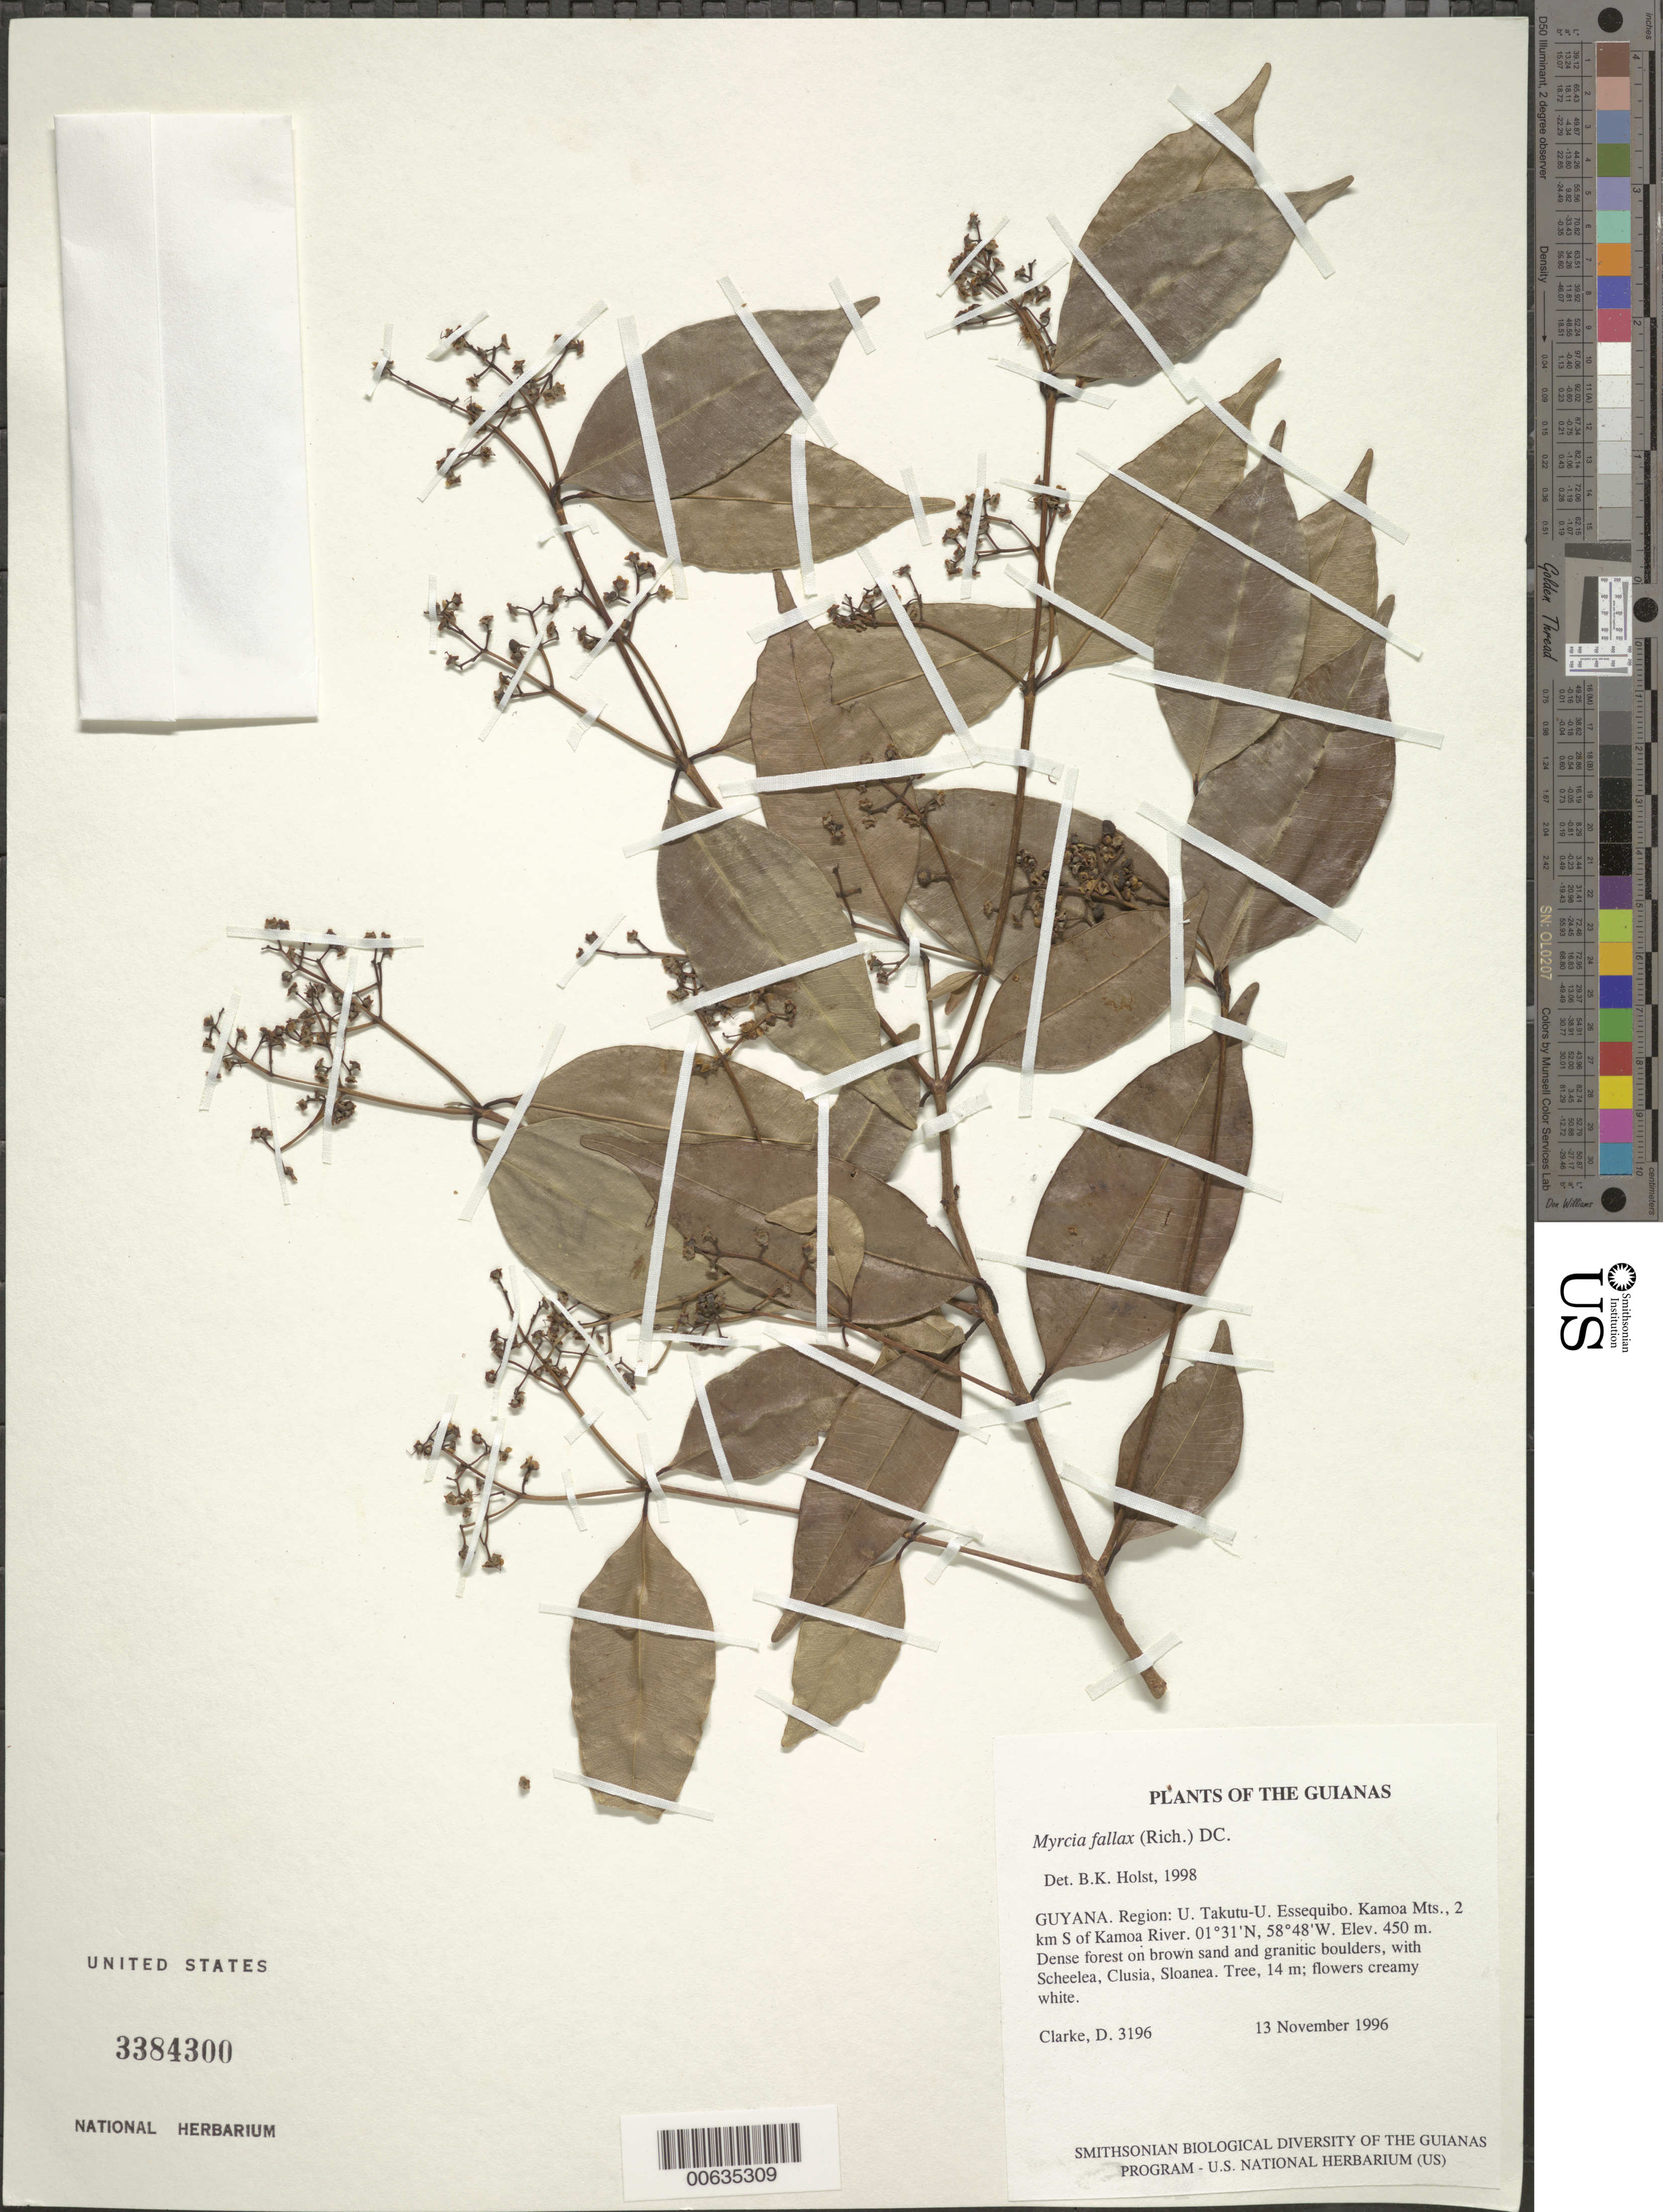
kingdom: Plantae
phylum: Tracheophyta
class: Magnoliopsida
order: Myrtales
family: Myrtaceae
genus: Myrcia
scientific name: Myrcia fallax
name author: (Rich.) DC.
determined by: Holst, Bruce K.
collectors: H. D. Clarke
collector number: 3196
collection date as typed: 13 November 1996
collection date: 1996-11-13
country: Guyana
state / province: U. Takutu-U. Essequibo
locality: Kamoa Mts., 2 km S of Kamoa River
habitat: Dense forest on brown sand and granitic boulders, with Scheelea, Clusia, Sloanea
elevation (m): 450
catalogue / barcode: US 3384300